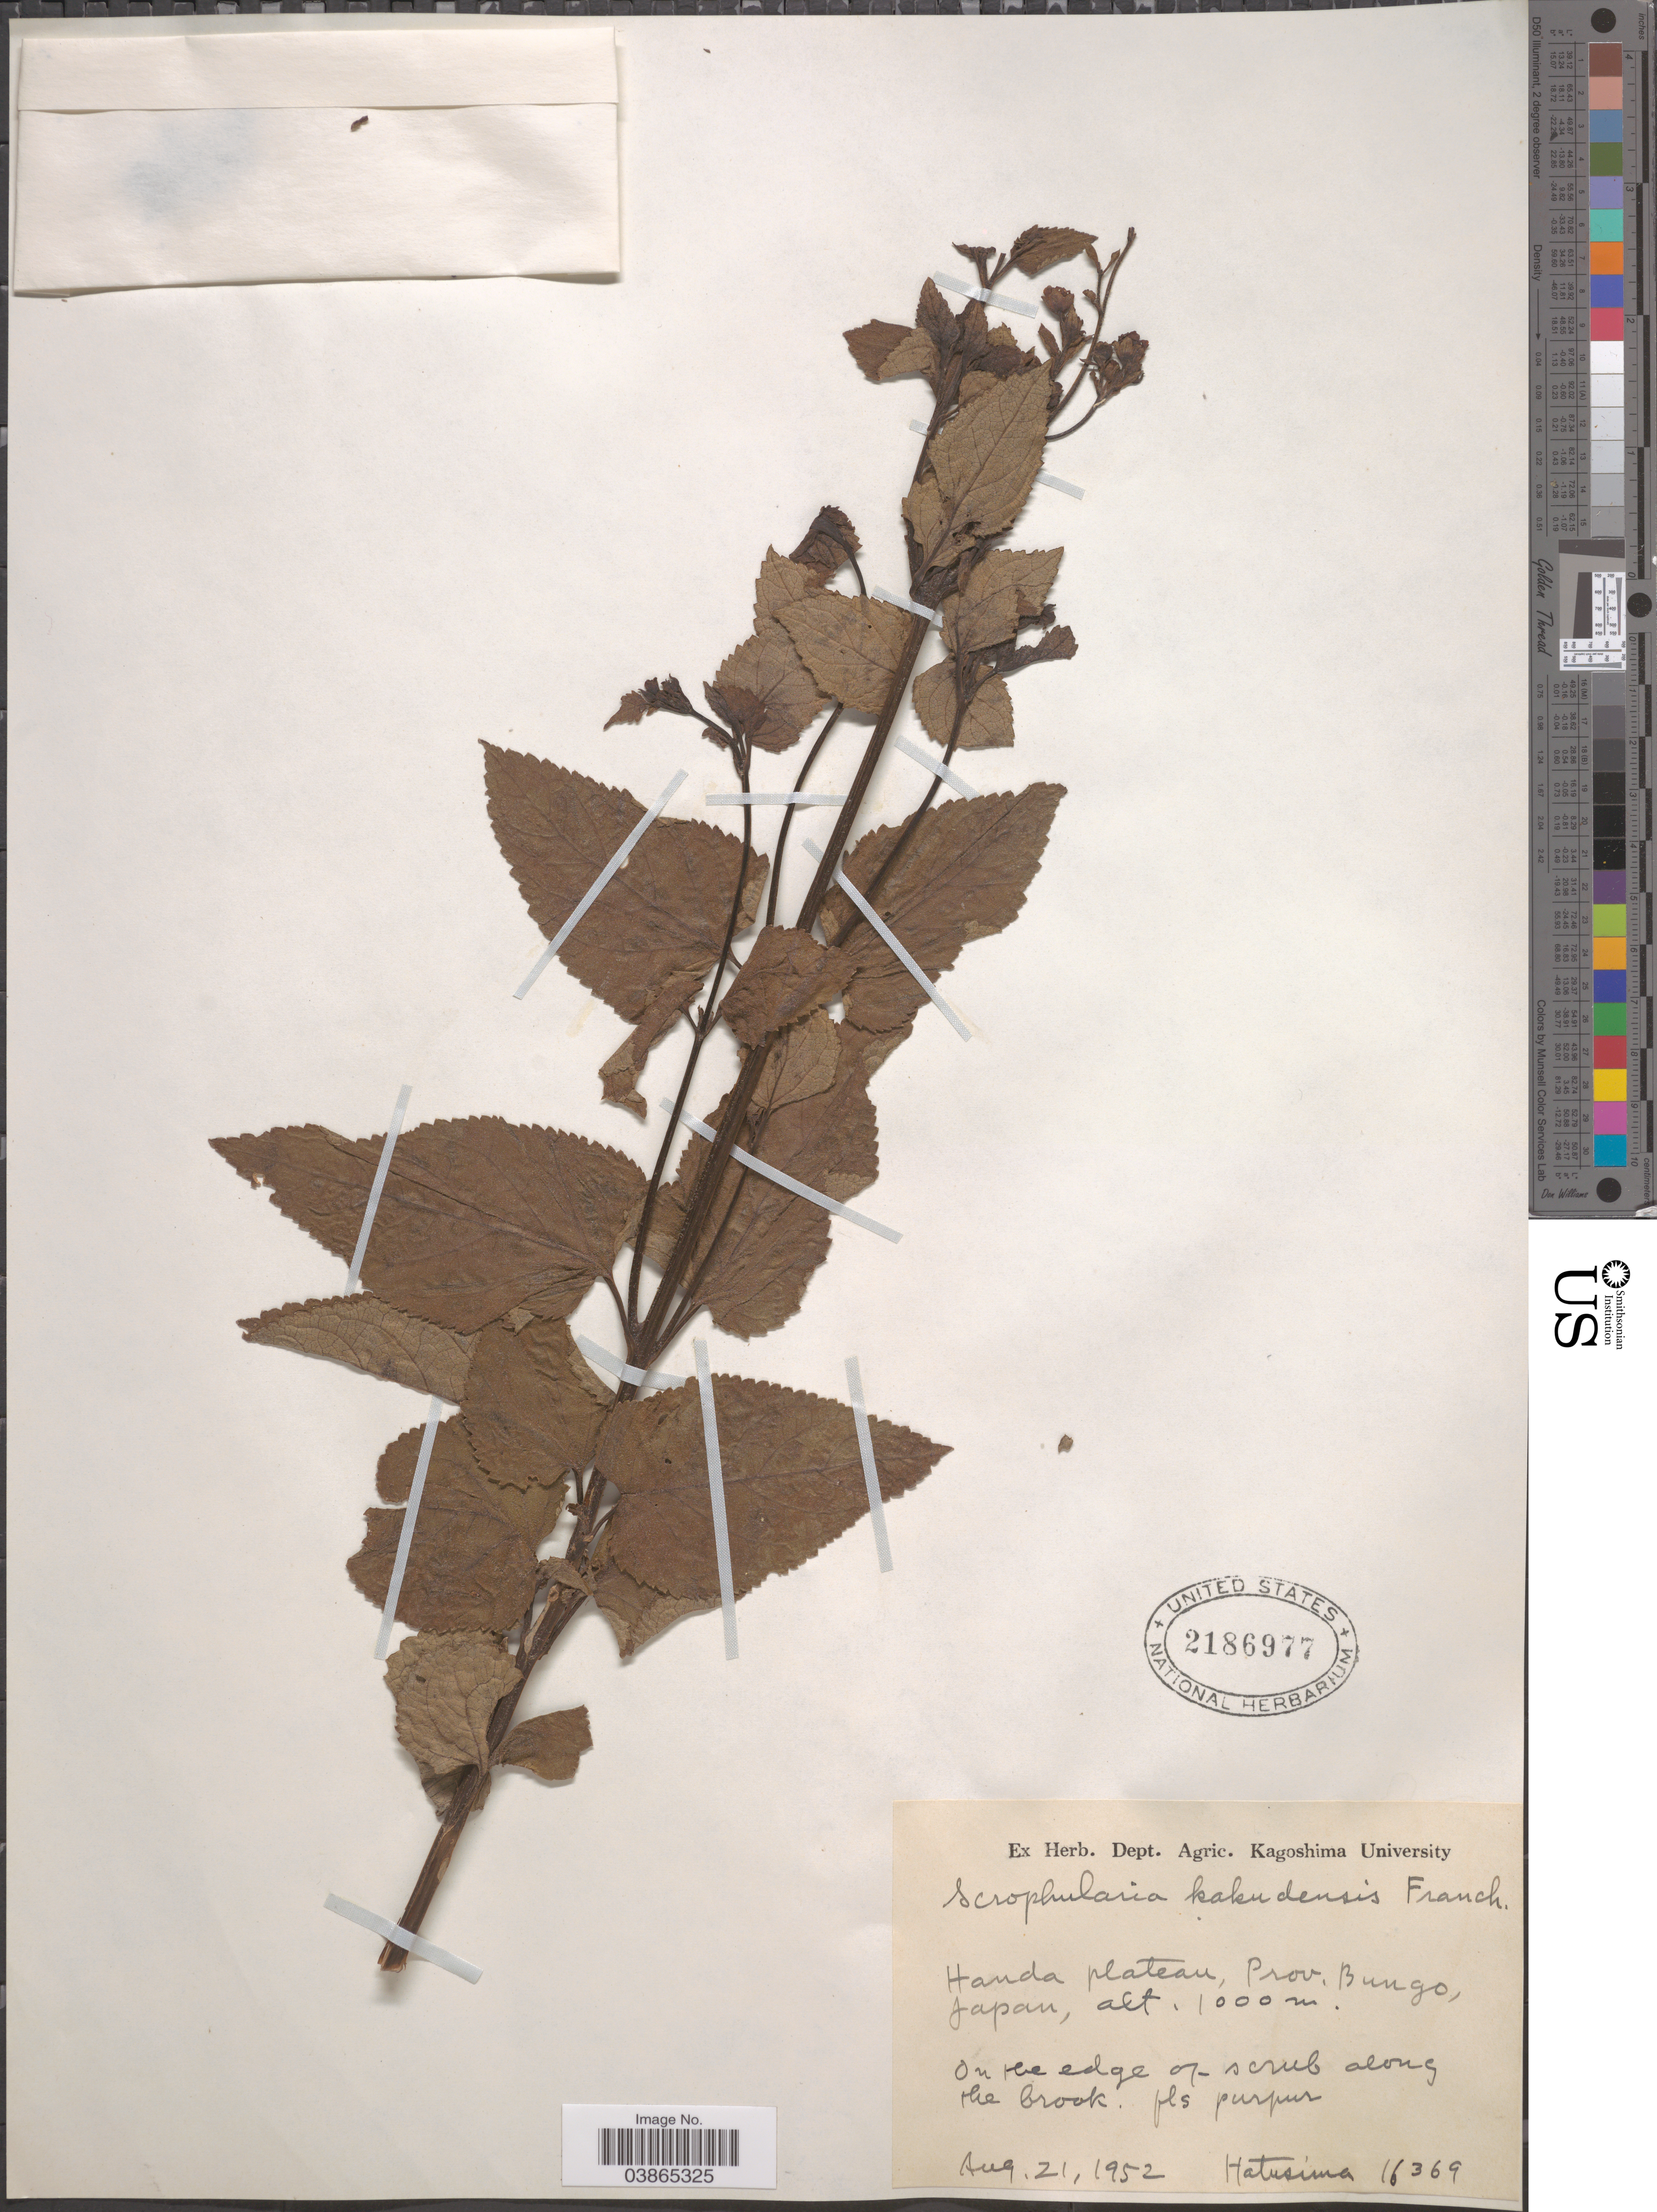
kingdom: Plantae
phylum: Tracheophyta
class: Magnoliopsida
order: Lamiales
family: Scrophulariaceae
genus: Scrophularia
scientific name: Scrophularia kakudensis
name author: Franch.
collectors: -. Hatusima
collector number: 16369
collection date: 1952-08-21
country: Japan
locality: Honda plateau, Prov. Bungo.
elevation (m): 1000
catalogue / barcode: US 2186977